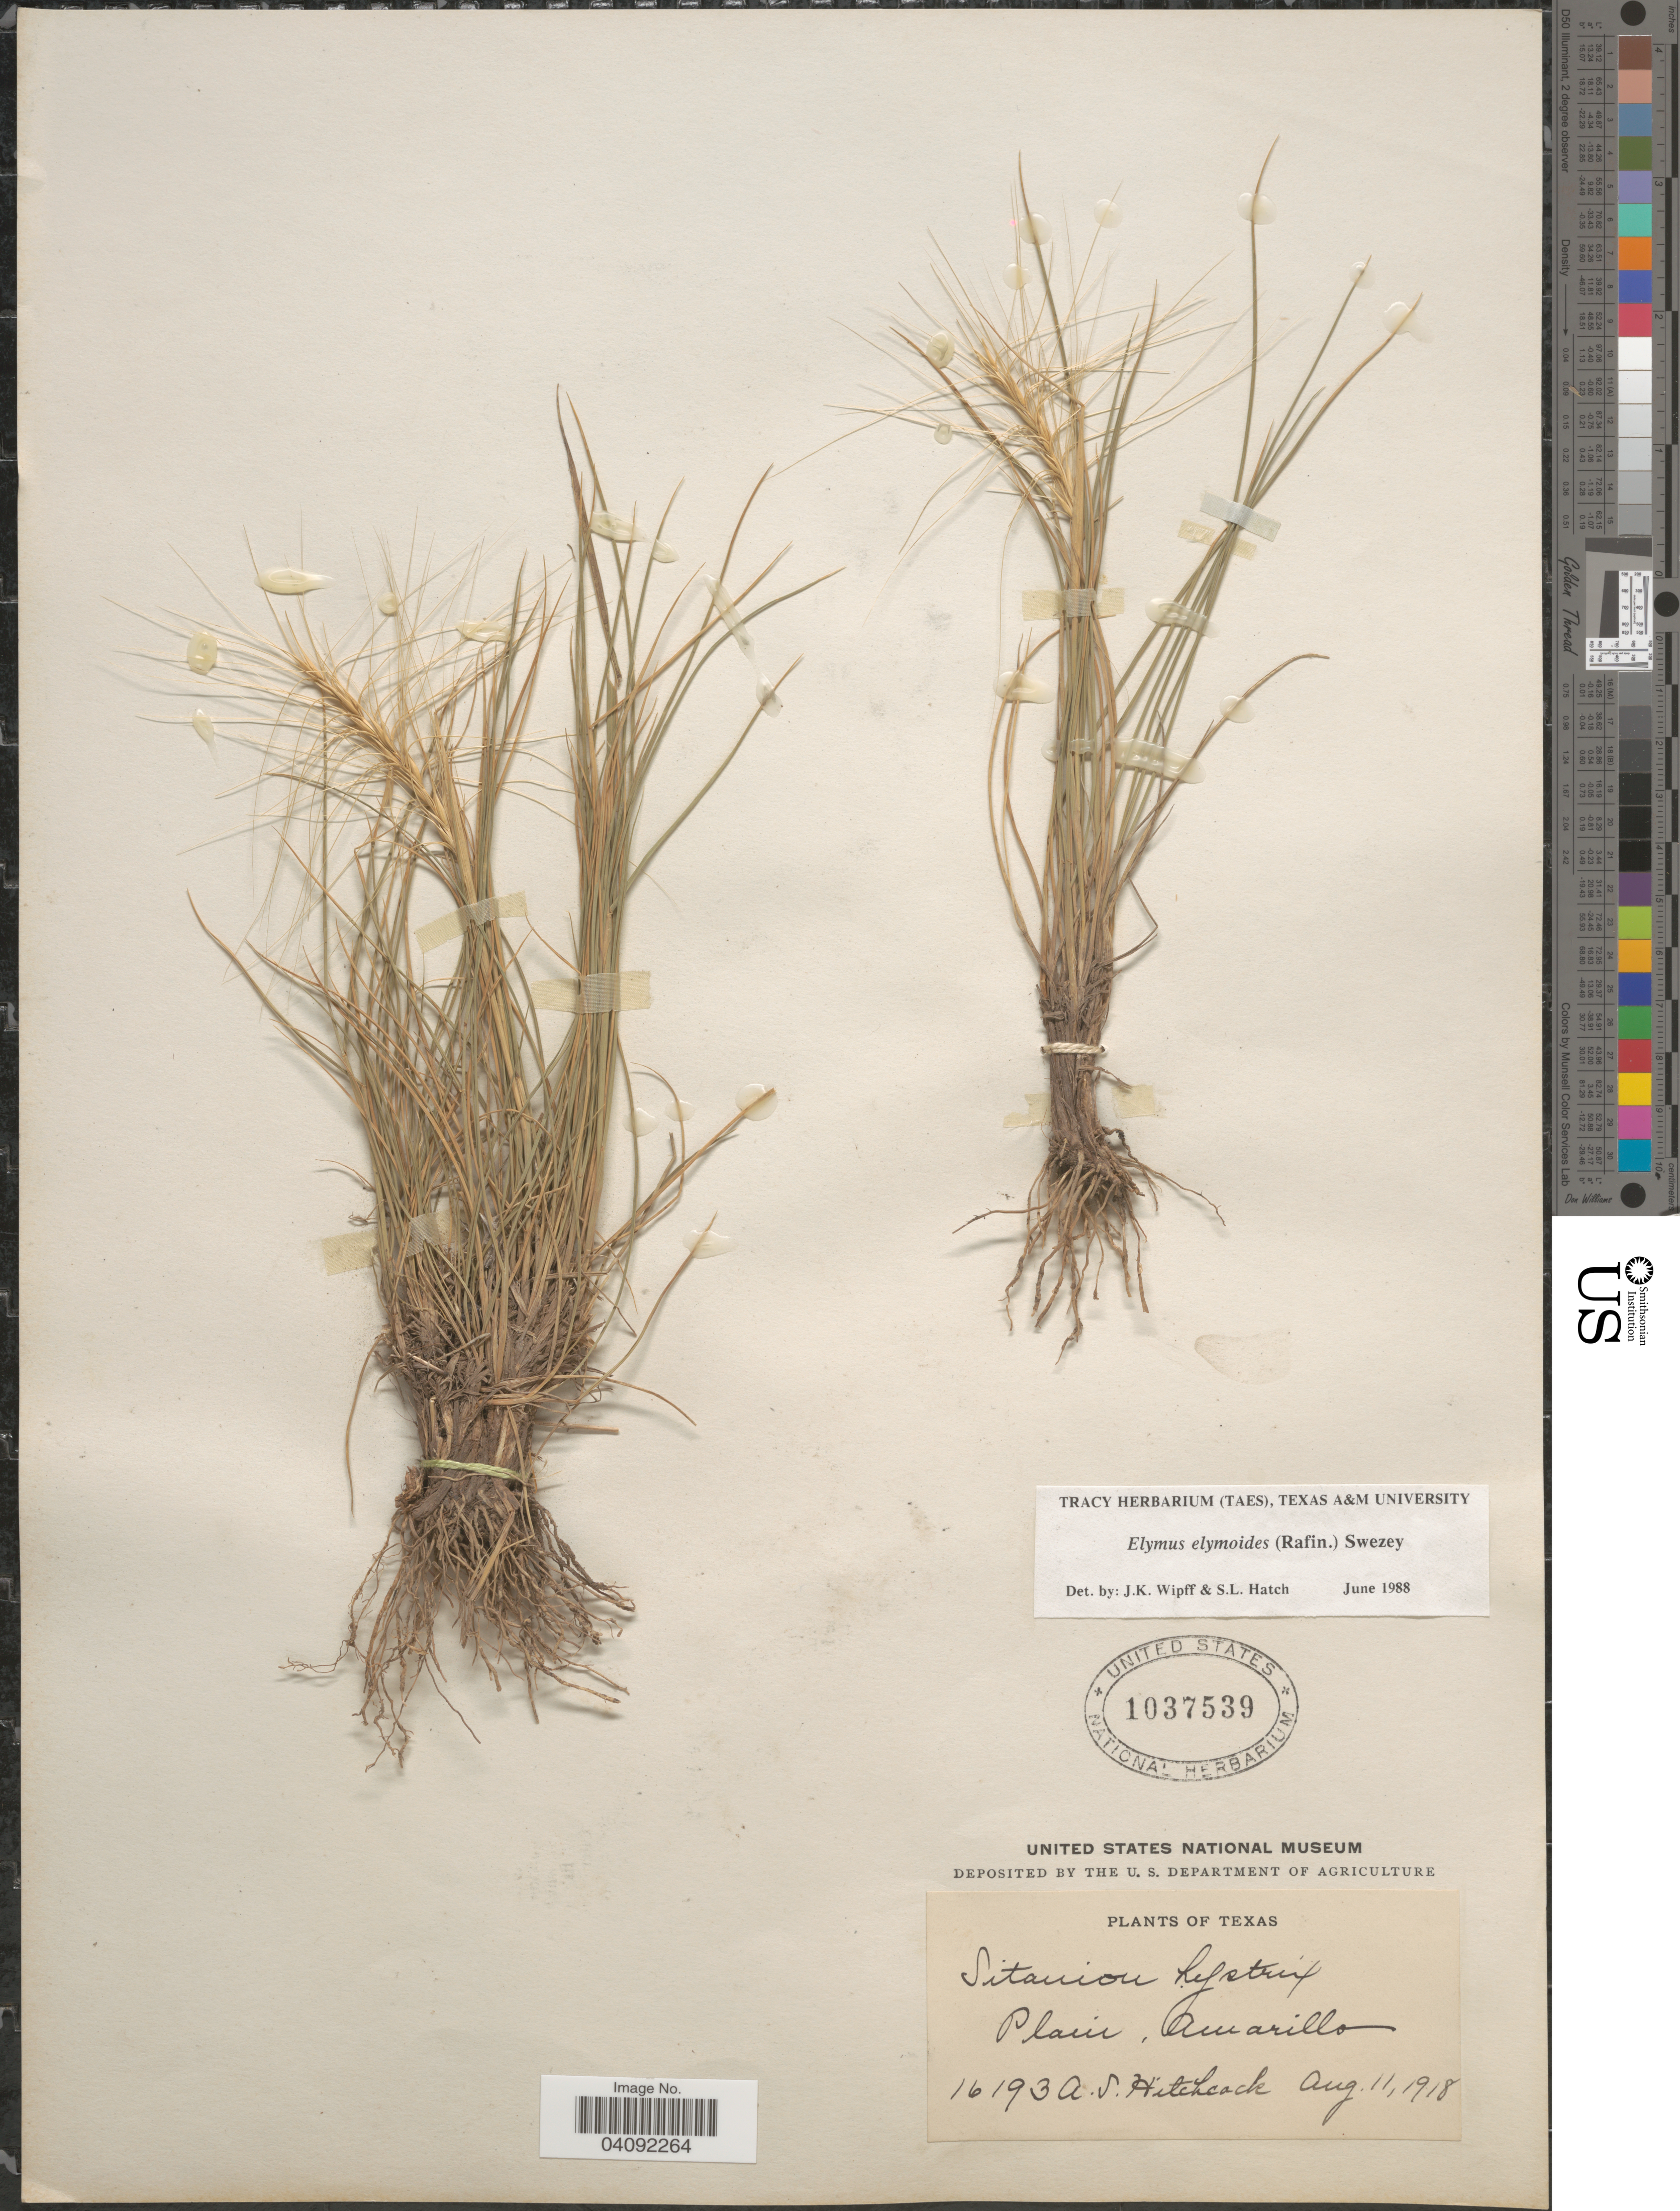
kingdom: Plantae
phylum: Tracheophyta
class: Liliopsida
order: Poales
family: Poaceae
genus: Elymus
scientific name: Elymus elymoides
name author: (Raf.) Swezey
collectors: A. S. Hitchcock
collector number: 16193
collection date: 1918-08-11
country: United States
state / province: Texas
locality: Plain, Amarillo.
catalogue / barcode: US 1037539